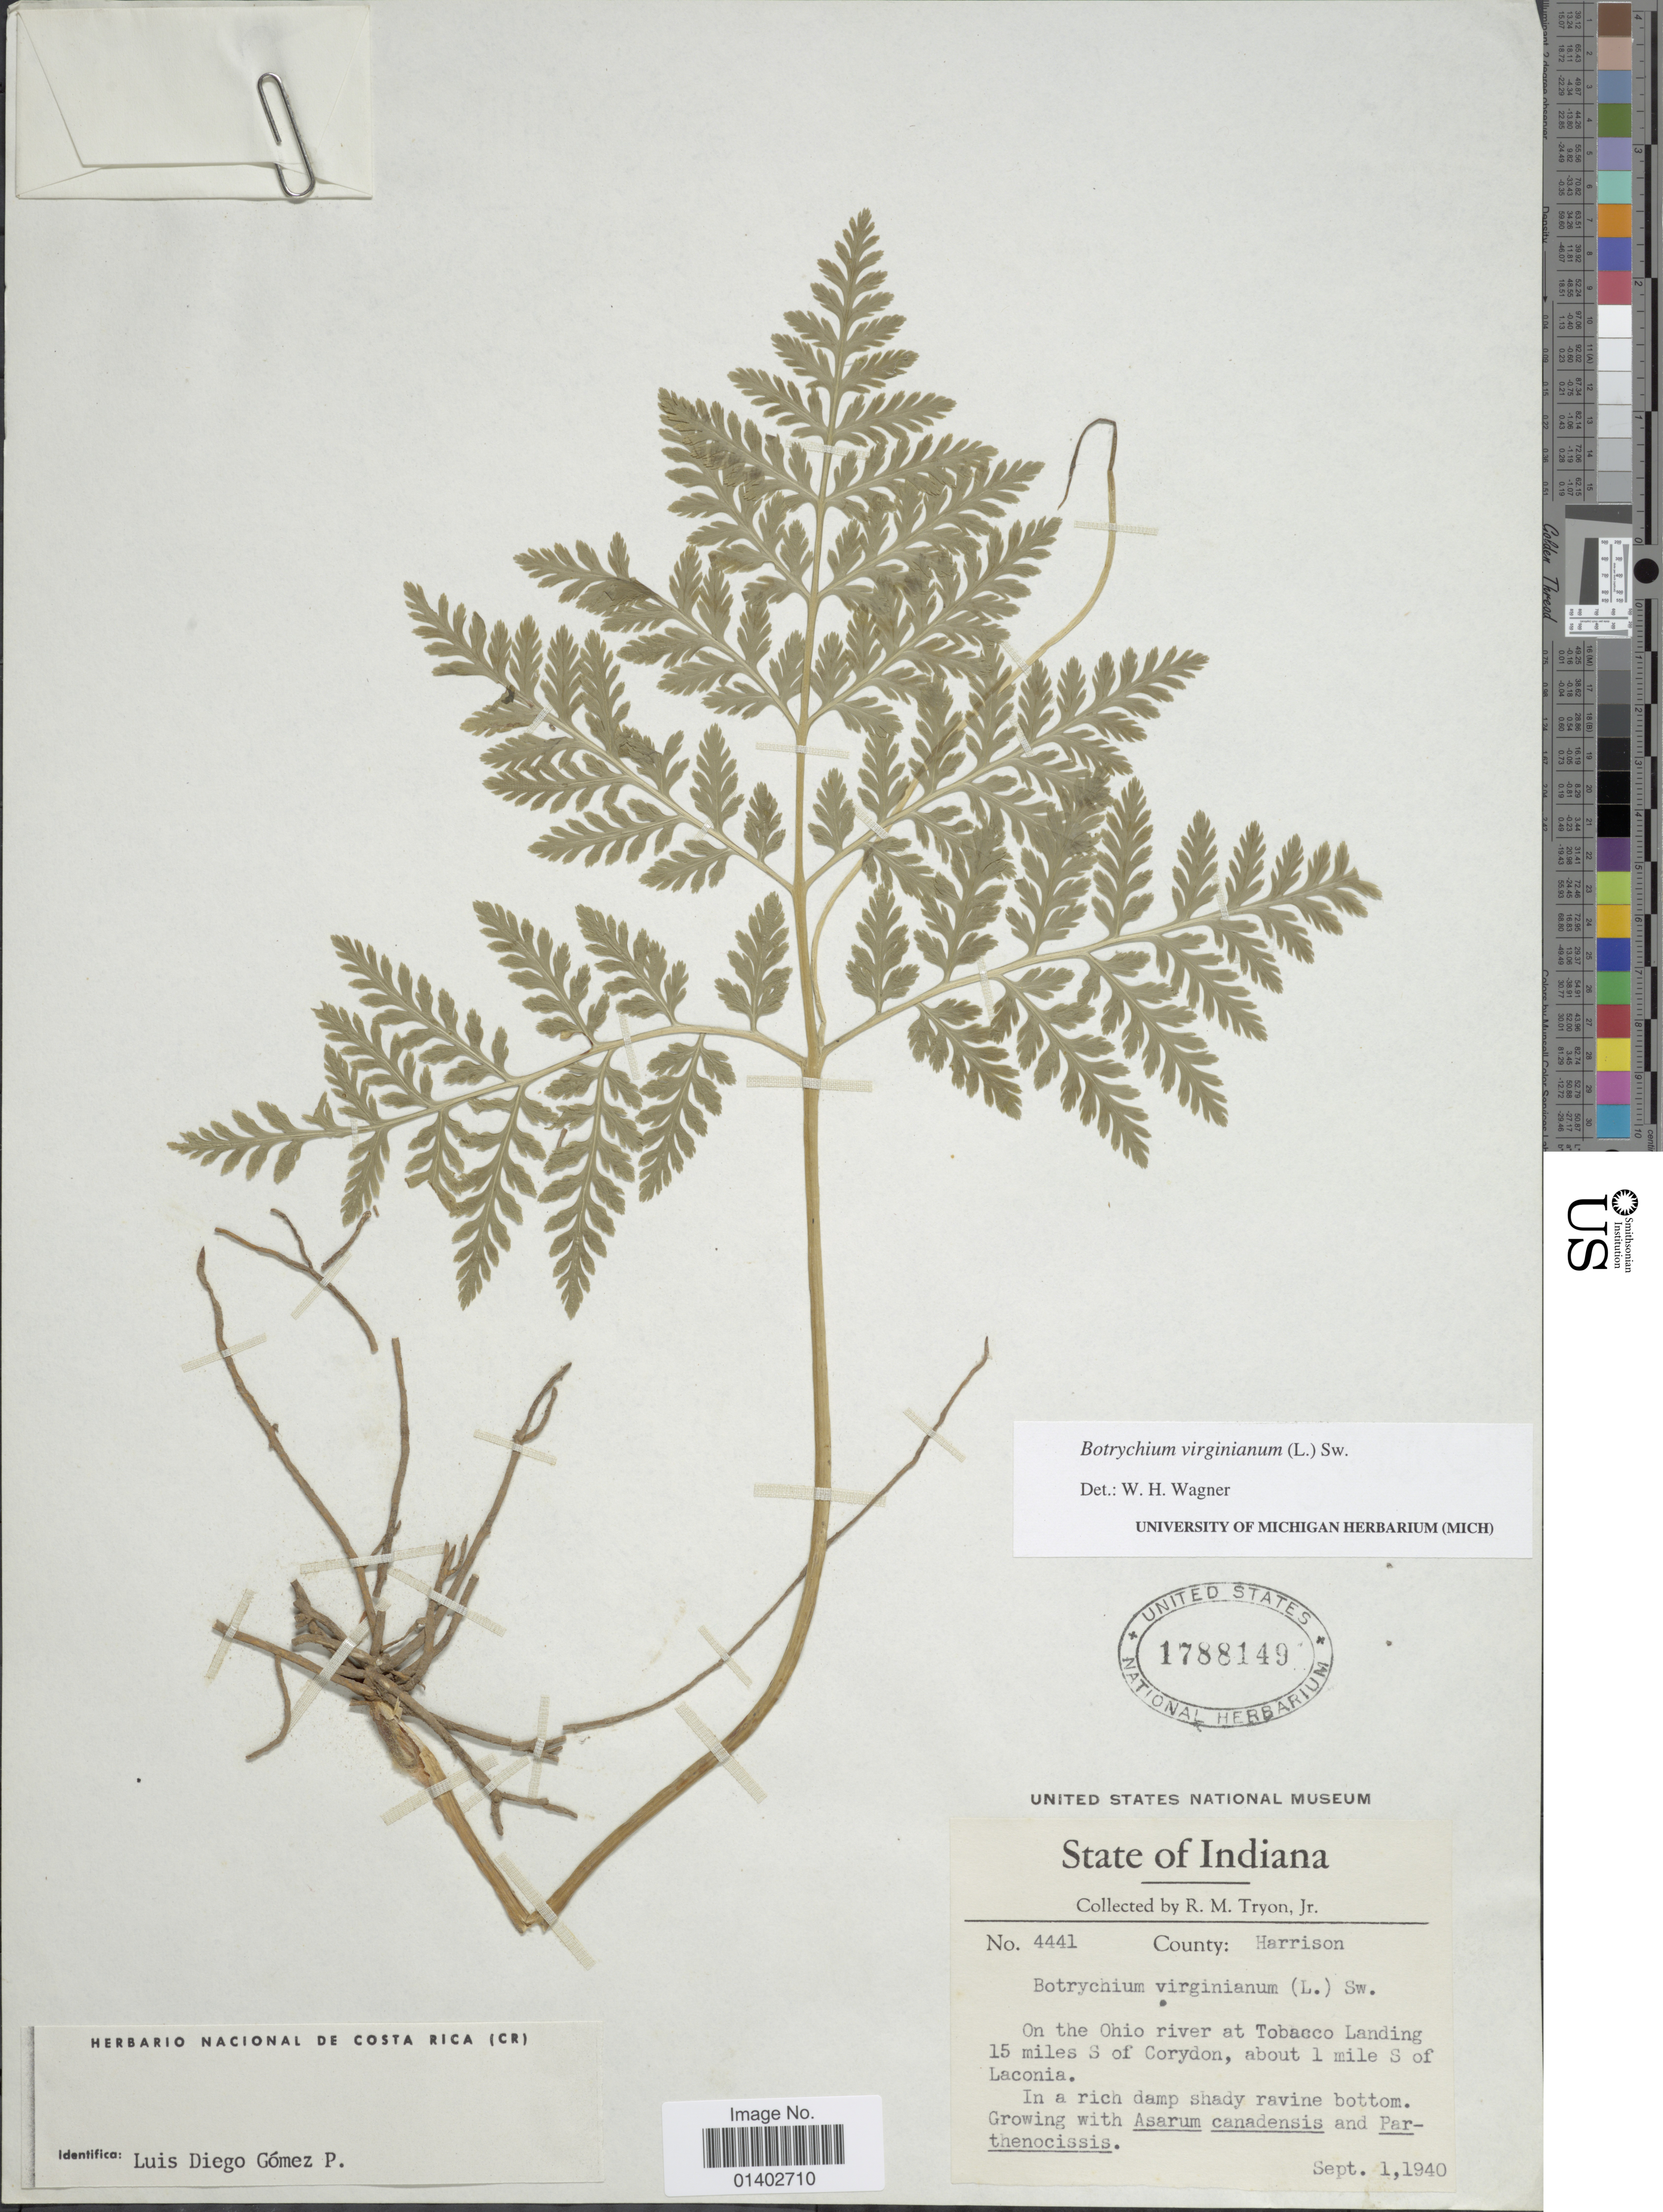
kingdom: Plantae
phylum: Tracheophyta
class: Polypodiopsida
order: Ophioglossales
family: Ophioglossaceae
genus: Botrychium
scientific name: Botrychium virginianum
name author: (L.) Sw.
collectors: R. M. Tryon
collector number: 4441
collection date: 1940-09-01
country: United States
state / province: Indiana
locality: County: Harrison, On the Ohio river at Tobacco Landing 15 miles S of Corydon, about 1 mile S of Laconia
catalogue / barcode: US 1788149